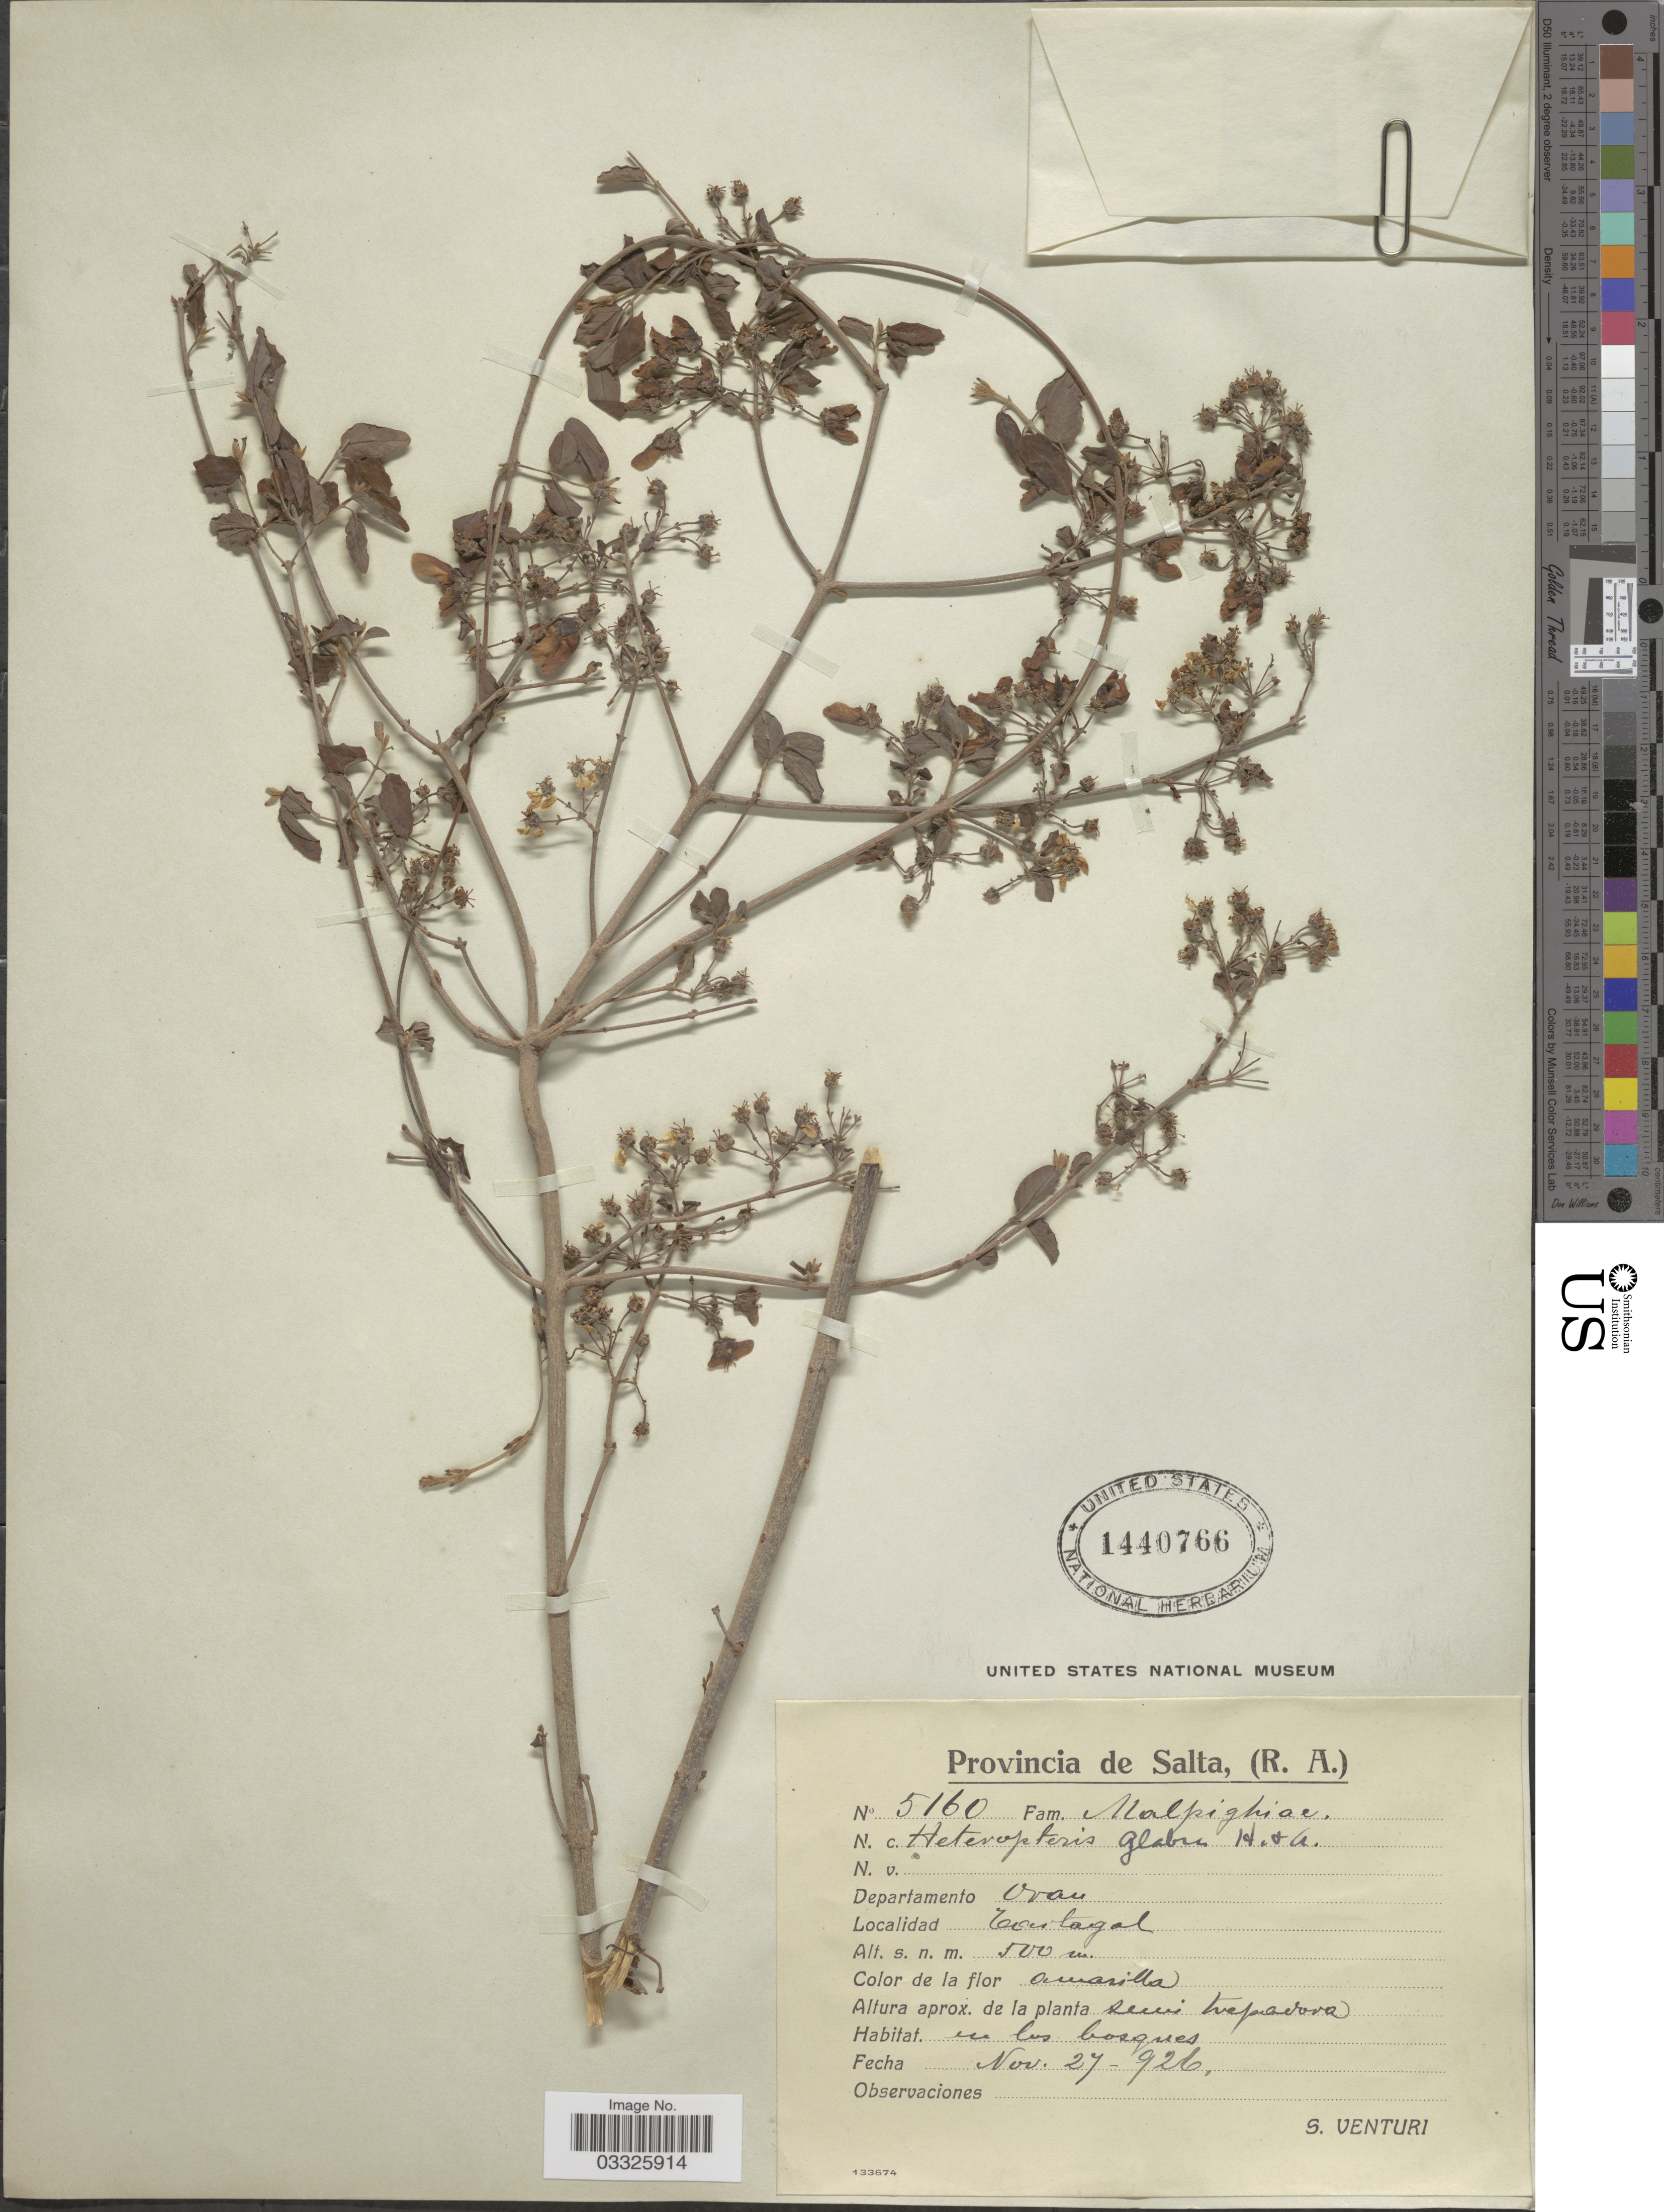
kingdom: Plantae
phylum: Tracheophyta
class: Magnoliopsida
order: Malpighiales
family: Malpighiaceae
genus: Heteropterys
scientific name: Heteropterys glabra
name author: Hook. & Arn.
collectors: S. Venturi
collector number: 5160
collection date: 1926-11-27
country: Argentina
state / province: Salta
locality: Departamento Oran. Tartagal.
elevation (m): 500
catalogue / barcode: US 1440766